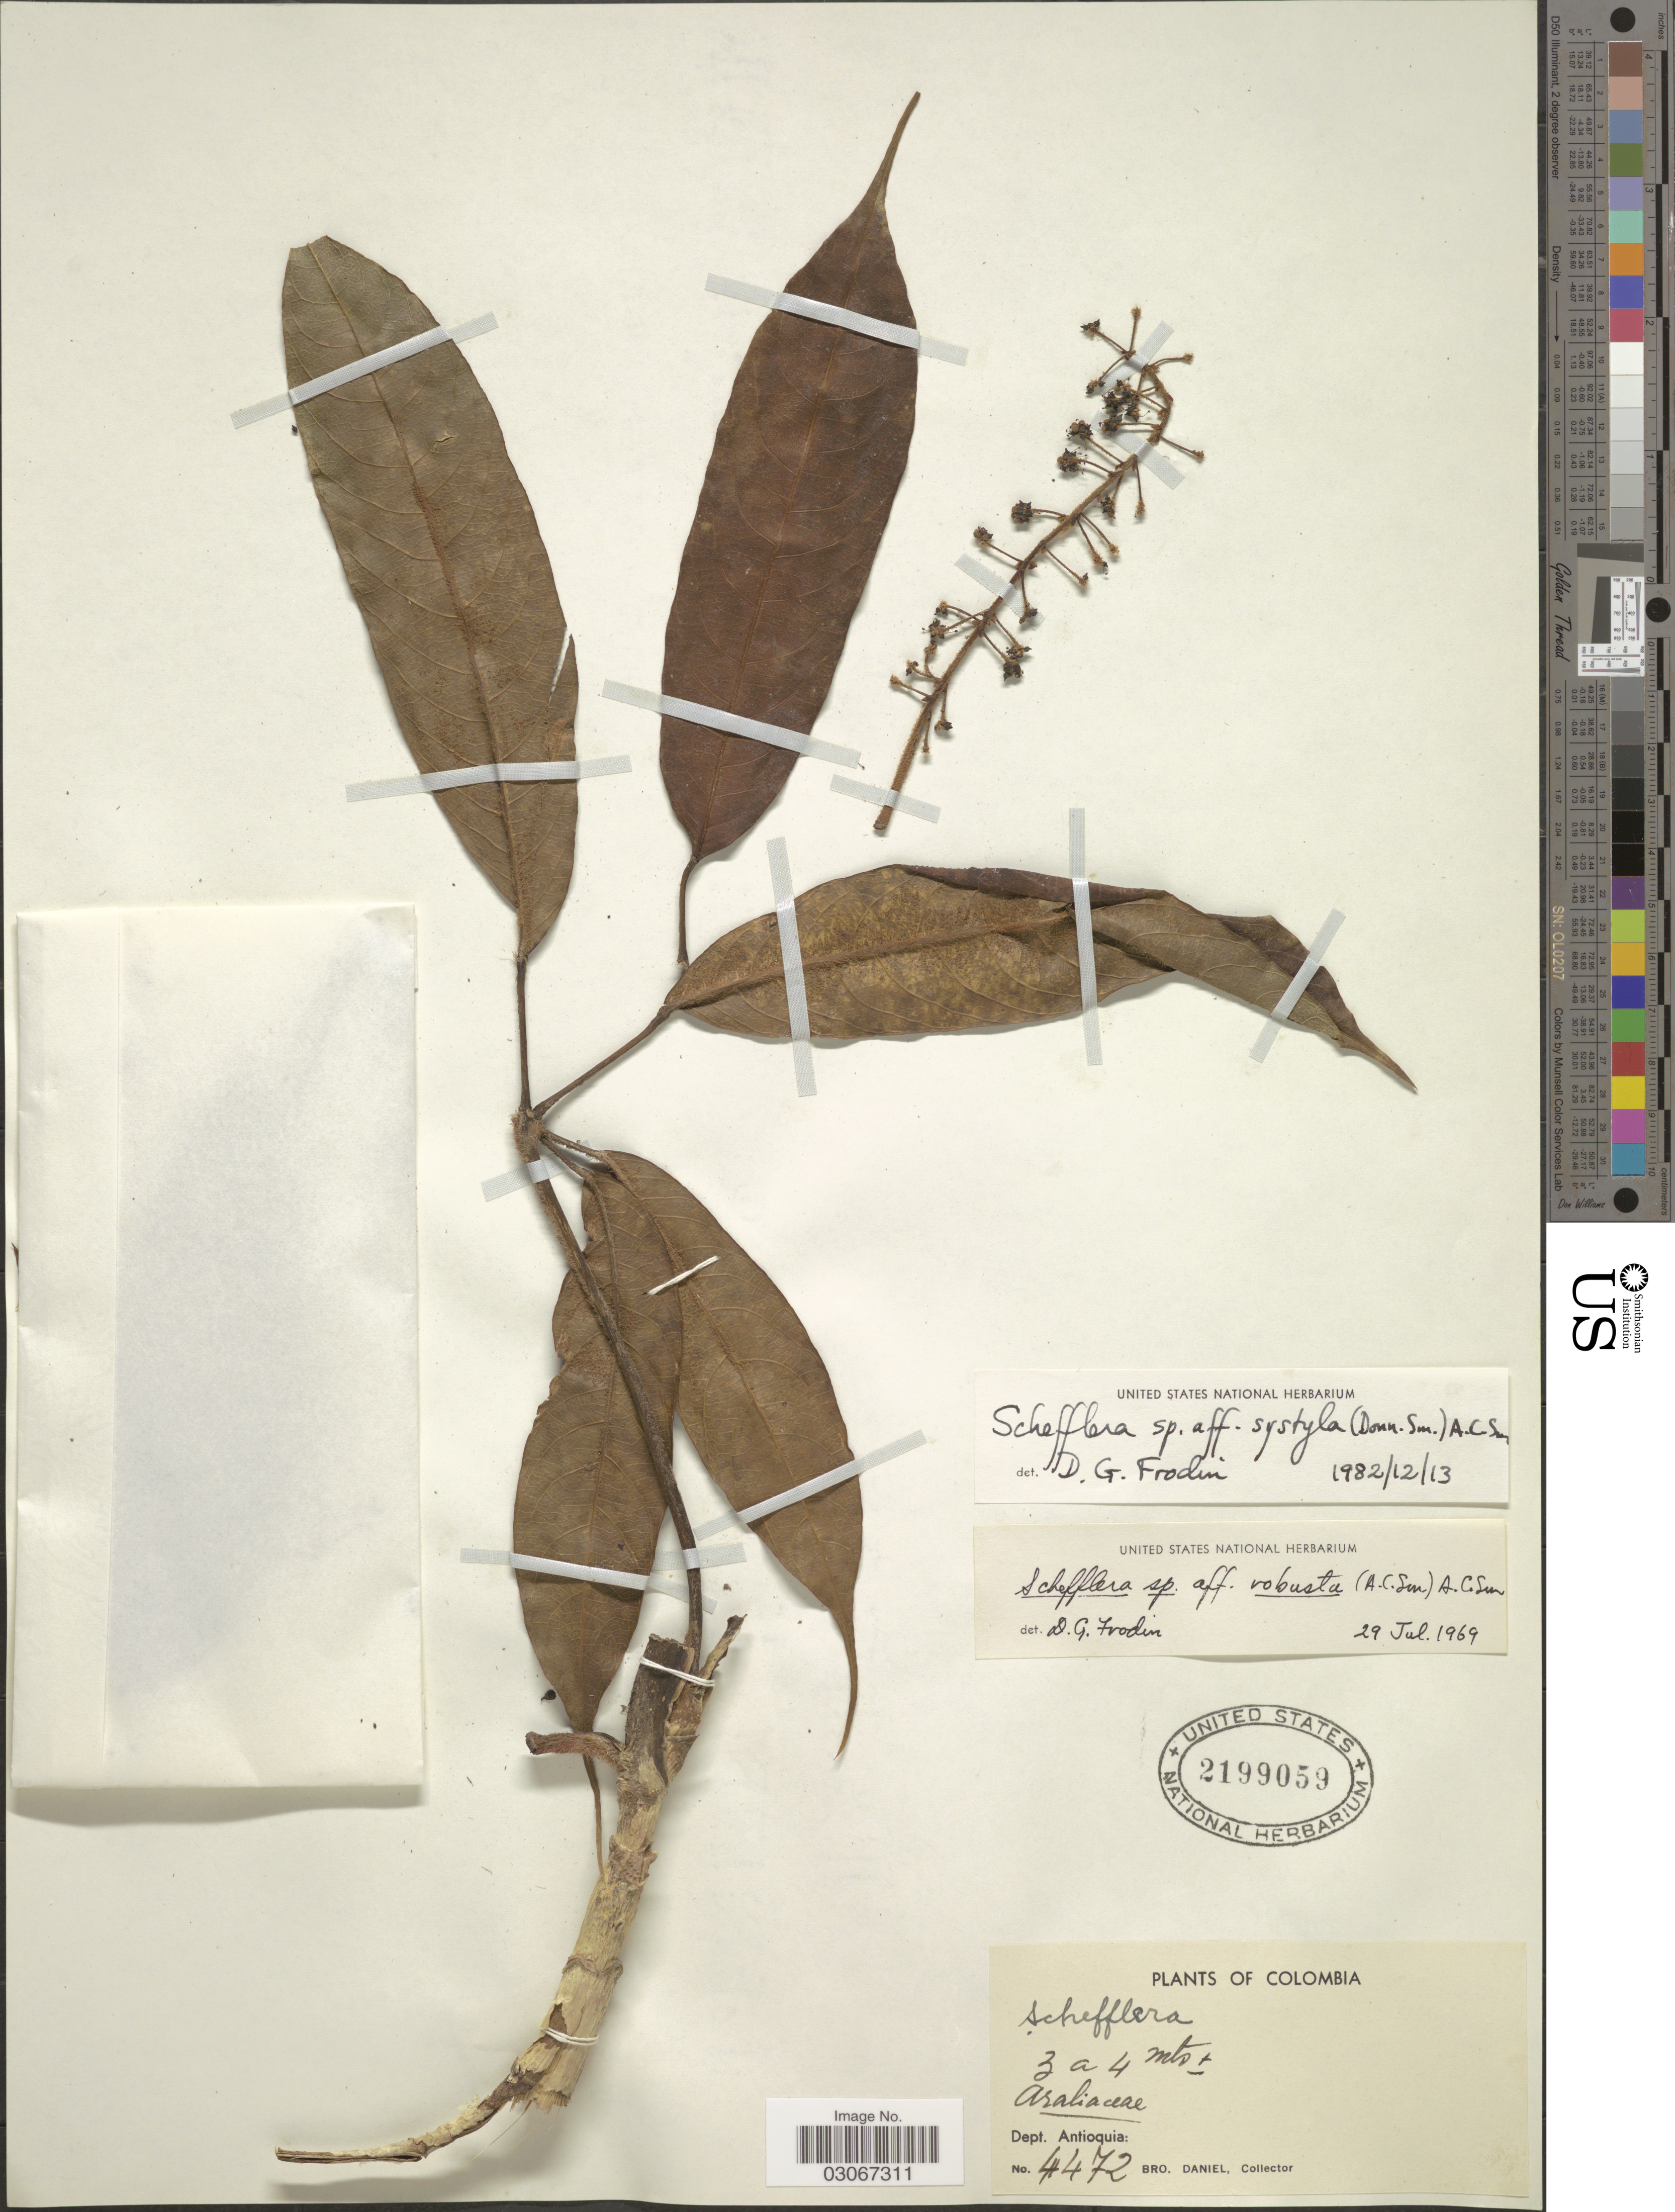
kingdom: Plantae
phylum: Tracheophyta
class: Magnoliopsida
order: Apiales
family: Araliaceae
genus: Schefflera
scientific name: Schefflera systyla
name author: (Donn. Sm.) R. Vig.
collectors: Bro. Daniel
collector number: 4472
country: Colombia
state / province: Antioquia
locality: Dept. Antioquia.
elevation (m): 3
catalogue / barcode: US 2199059